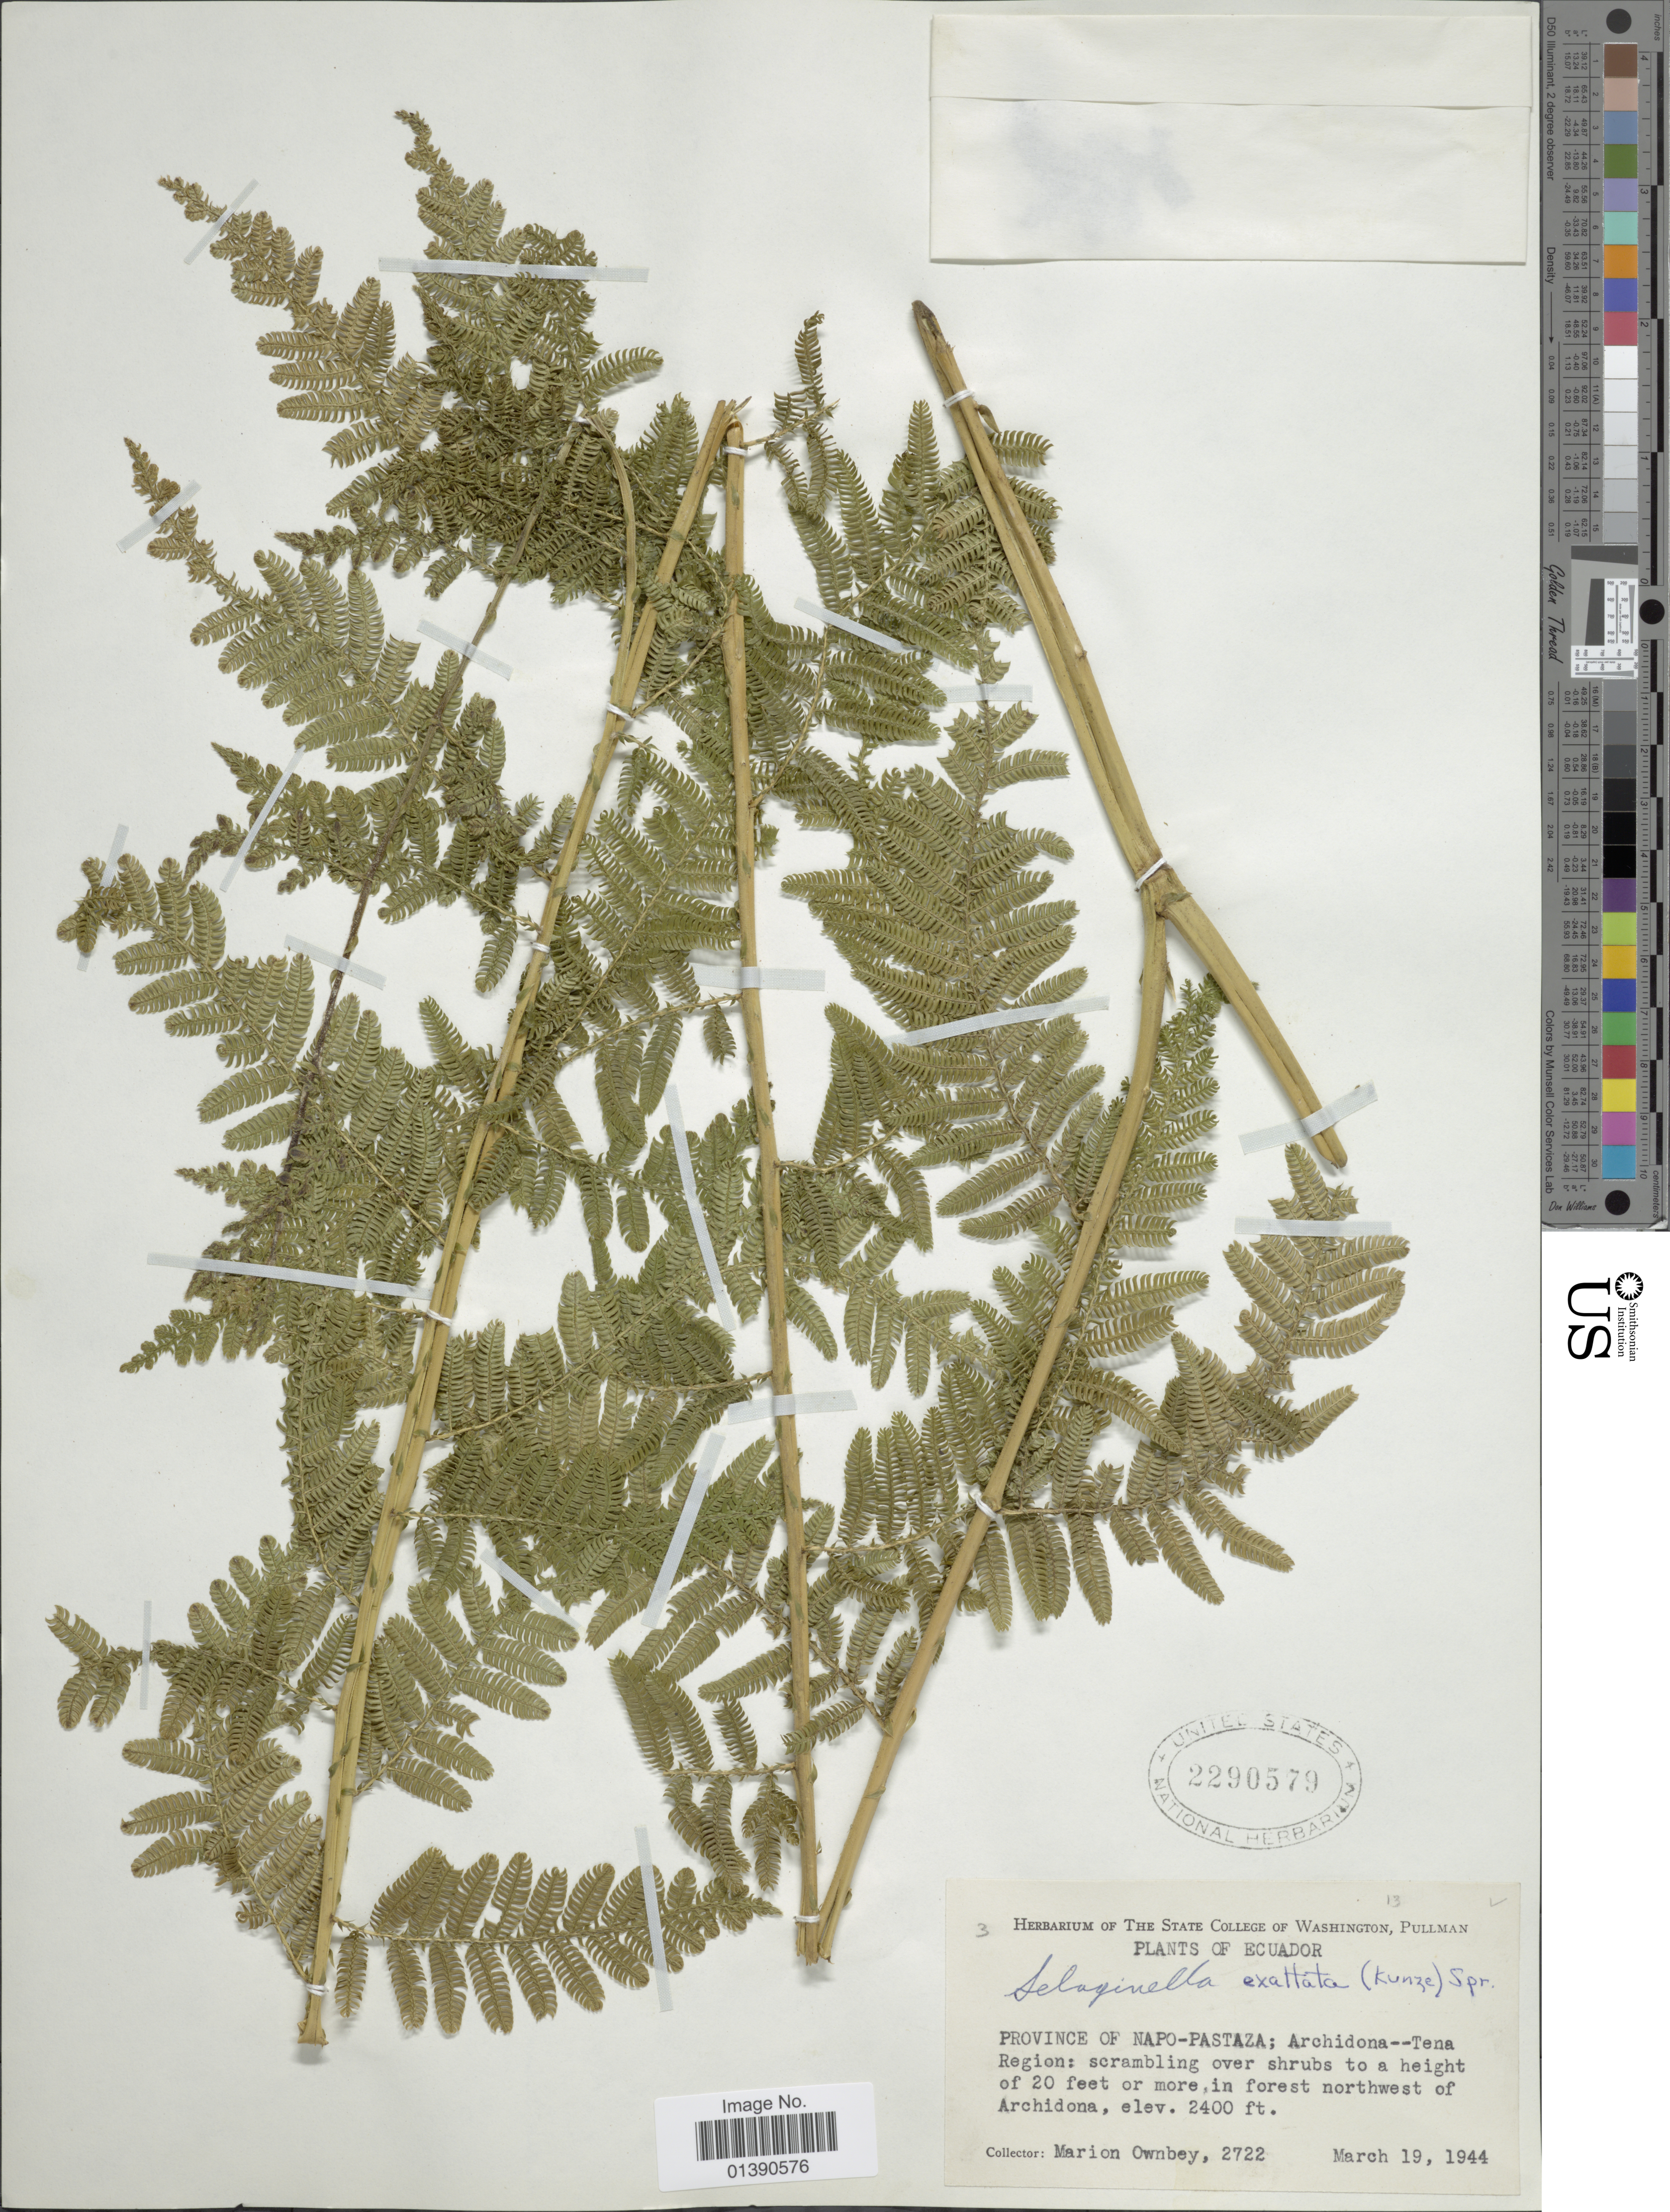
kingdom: Plantae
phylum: Tracheophyta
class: Lycopodiopsida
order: Selaginellales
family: Selaginellaceae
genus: Selaginella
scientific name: Selaginella exaltata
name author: (Kunze) Spring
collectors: F. M. Ownbey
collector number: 2722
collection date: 1944-03-19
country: Ecuador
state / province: Napo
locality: Province of Napo-Pastaza: Archidona--Tena Region: scrambling over shrubs to a height of 20 feet or more in forest northwest of Archidona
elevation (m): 732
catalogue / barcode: US 2290579